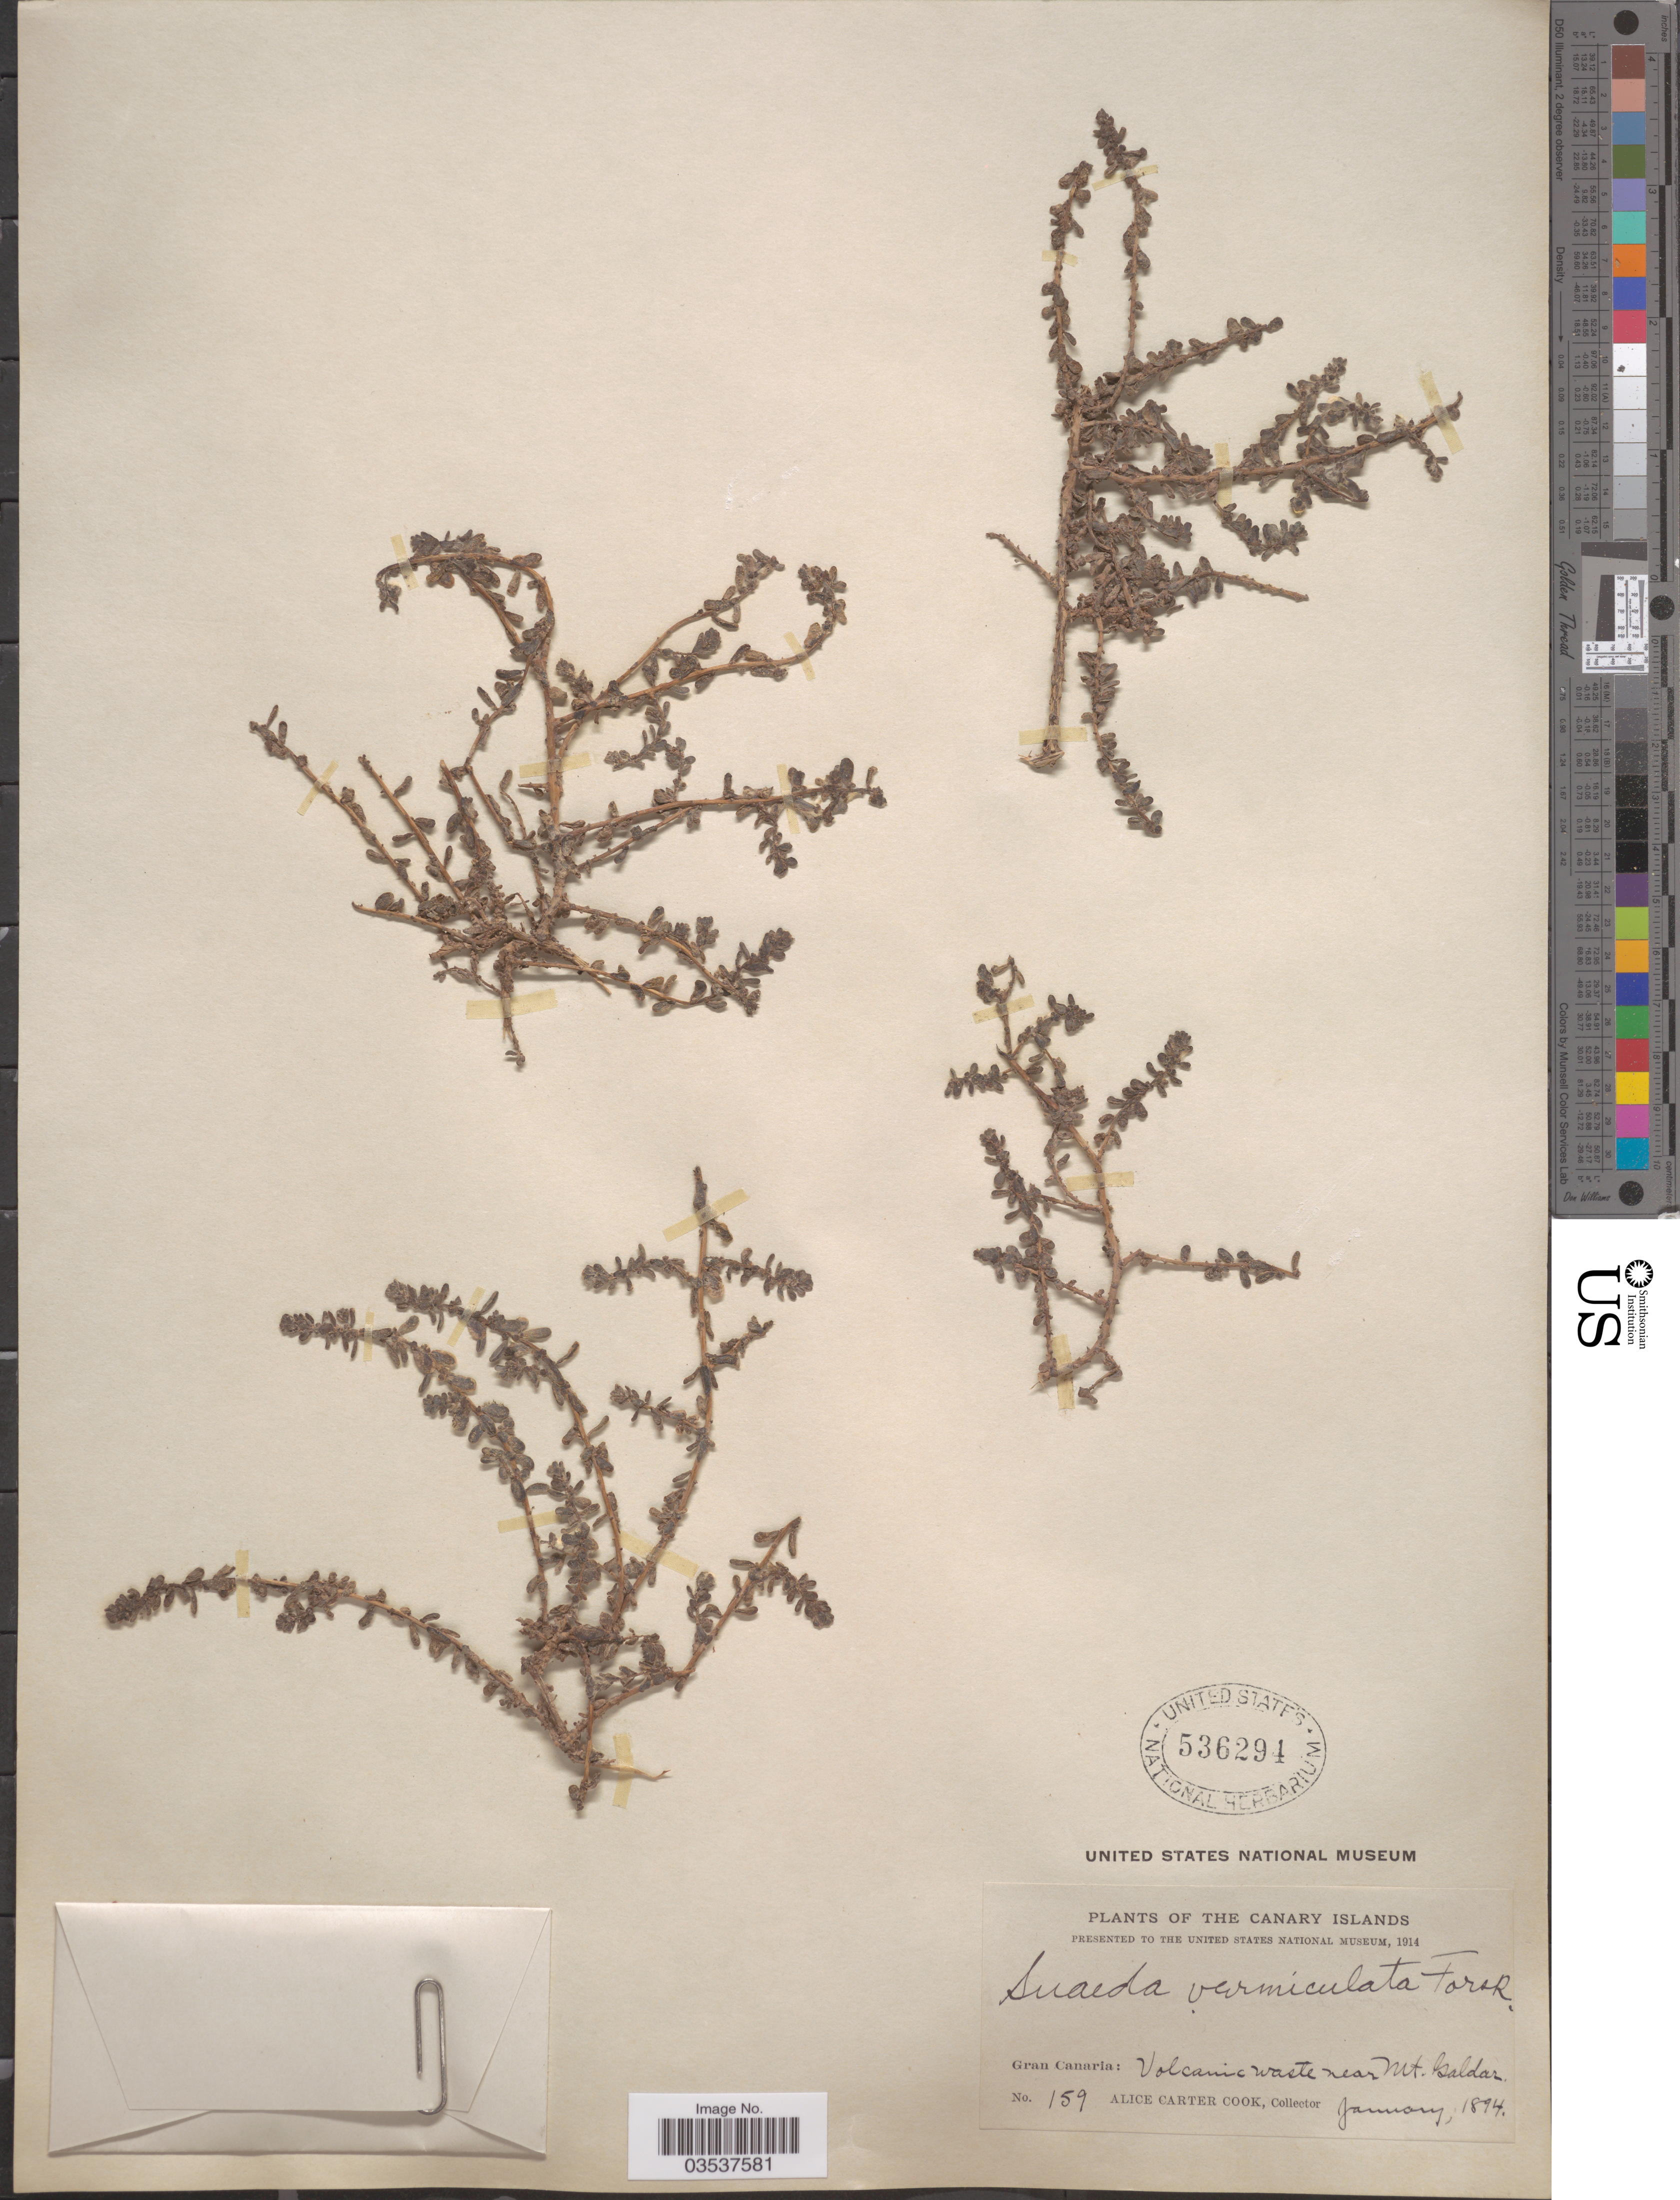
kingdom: Plantae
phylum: Tracheophyta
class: Magnoliopsida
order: Caryophyllales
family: Amaranthaceae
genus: Suaeda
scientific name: Suaeda vermiculata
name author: Forssk. ex J.F. Gmel.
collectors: Alice C. Cook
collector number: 159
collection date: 1894-01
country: Spain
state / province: Canarias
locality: Canary Islands. Gran Canaria: Volcanic waste near Mt. Galdar..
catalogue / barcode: US 536294